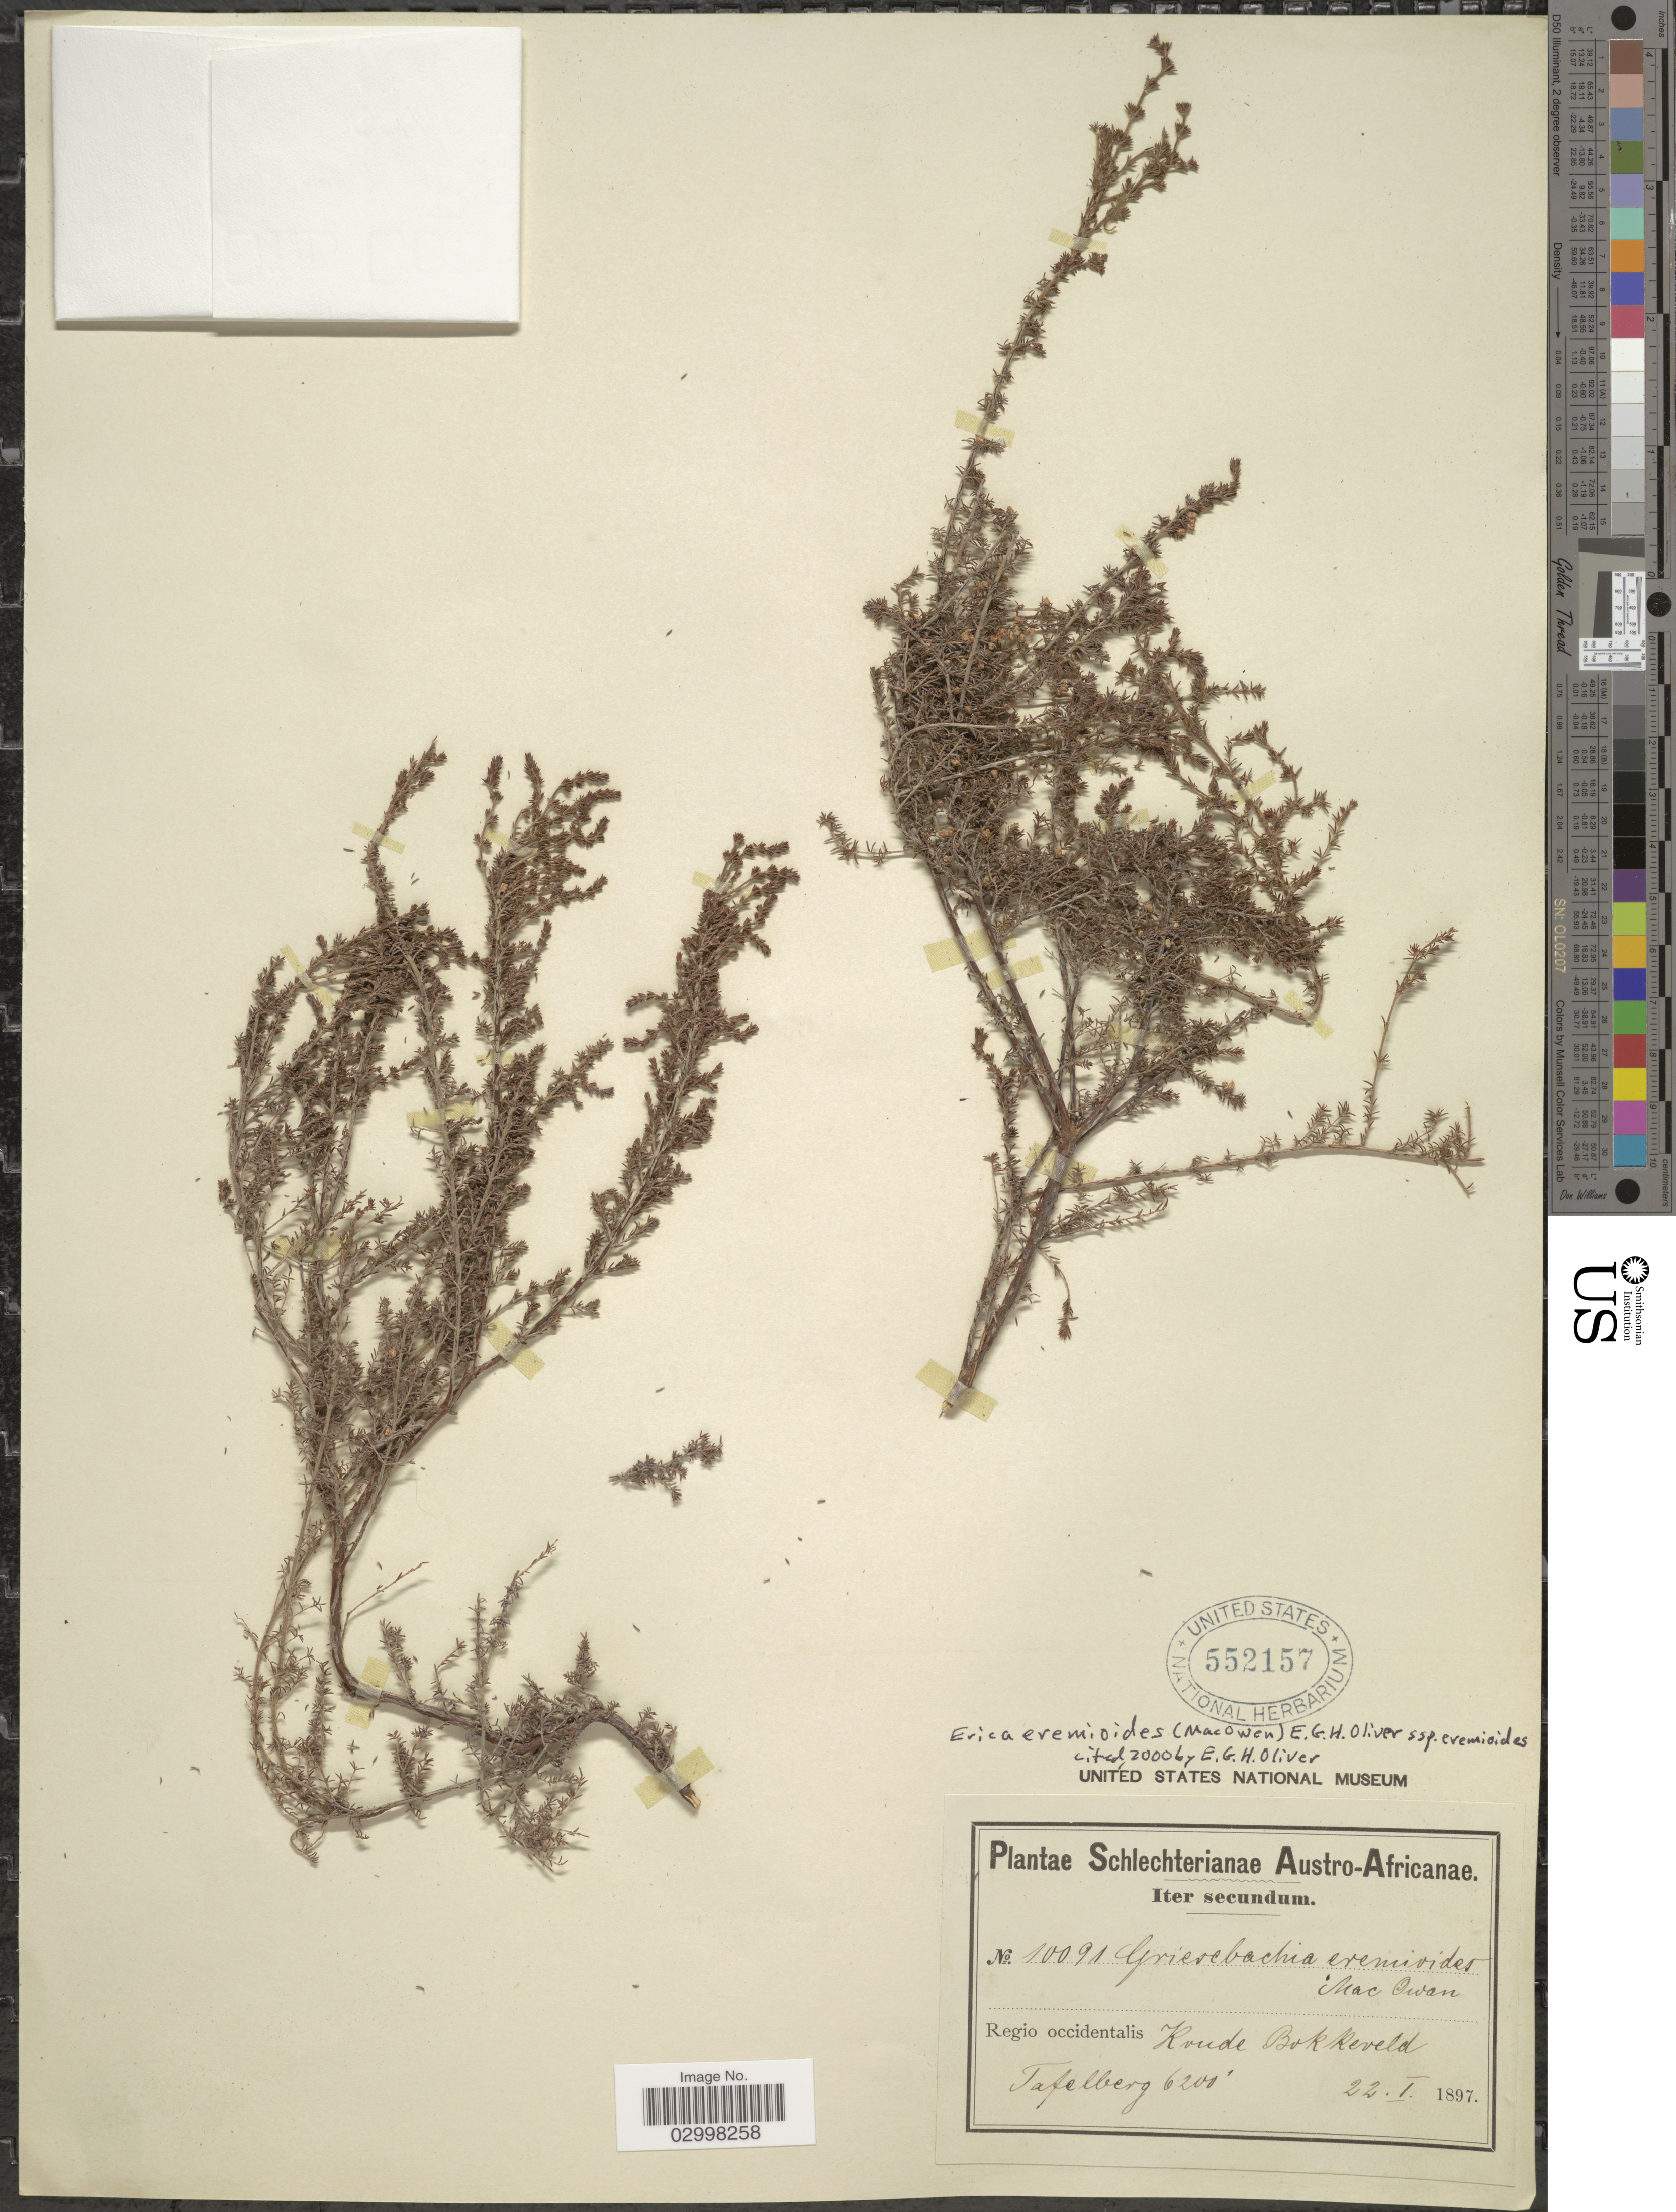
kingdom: Plantae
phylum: Tracheophyta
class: Magnoliopsida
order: Ericales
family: Ericaceae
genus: Erica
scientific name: Erica eremioides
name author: (MacOwan) E.G.H. Oliv.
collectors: Schlechter, --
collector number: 10091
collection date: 1897-01-22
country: South Africa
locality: Austro-Africanae. Regio occidentalis Koude Bokveld. Tafelberg.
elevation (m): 1890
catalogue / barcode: US 552157